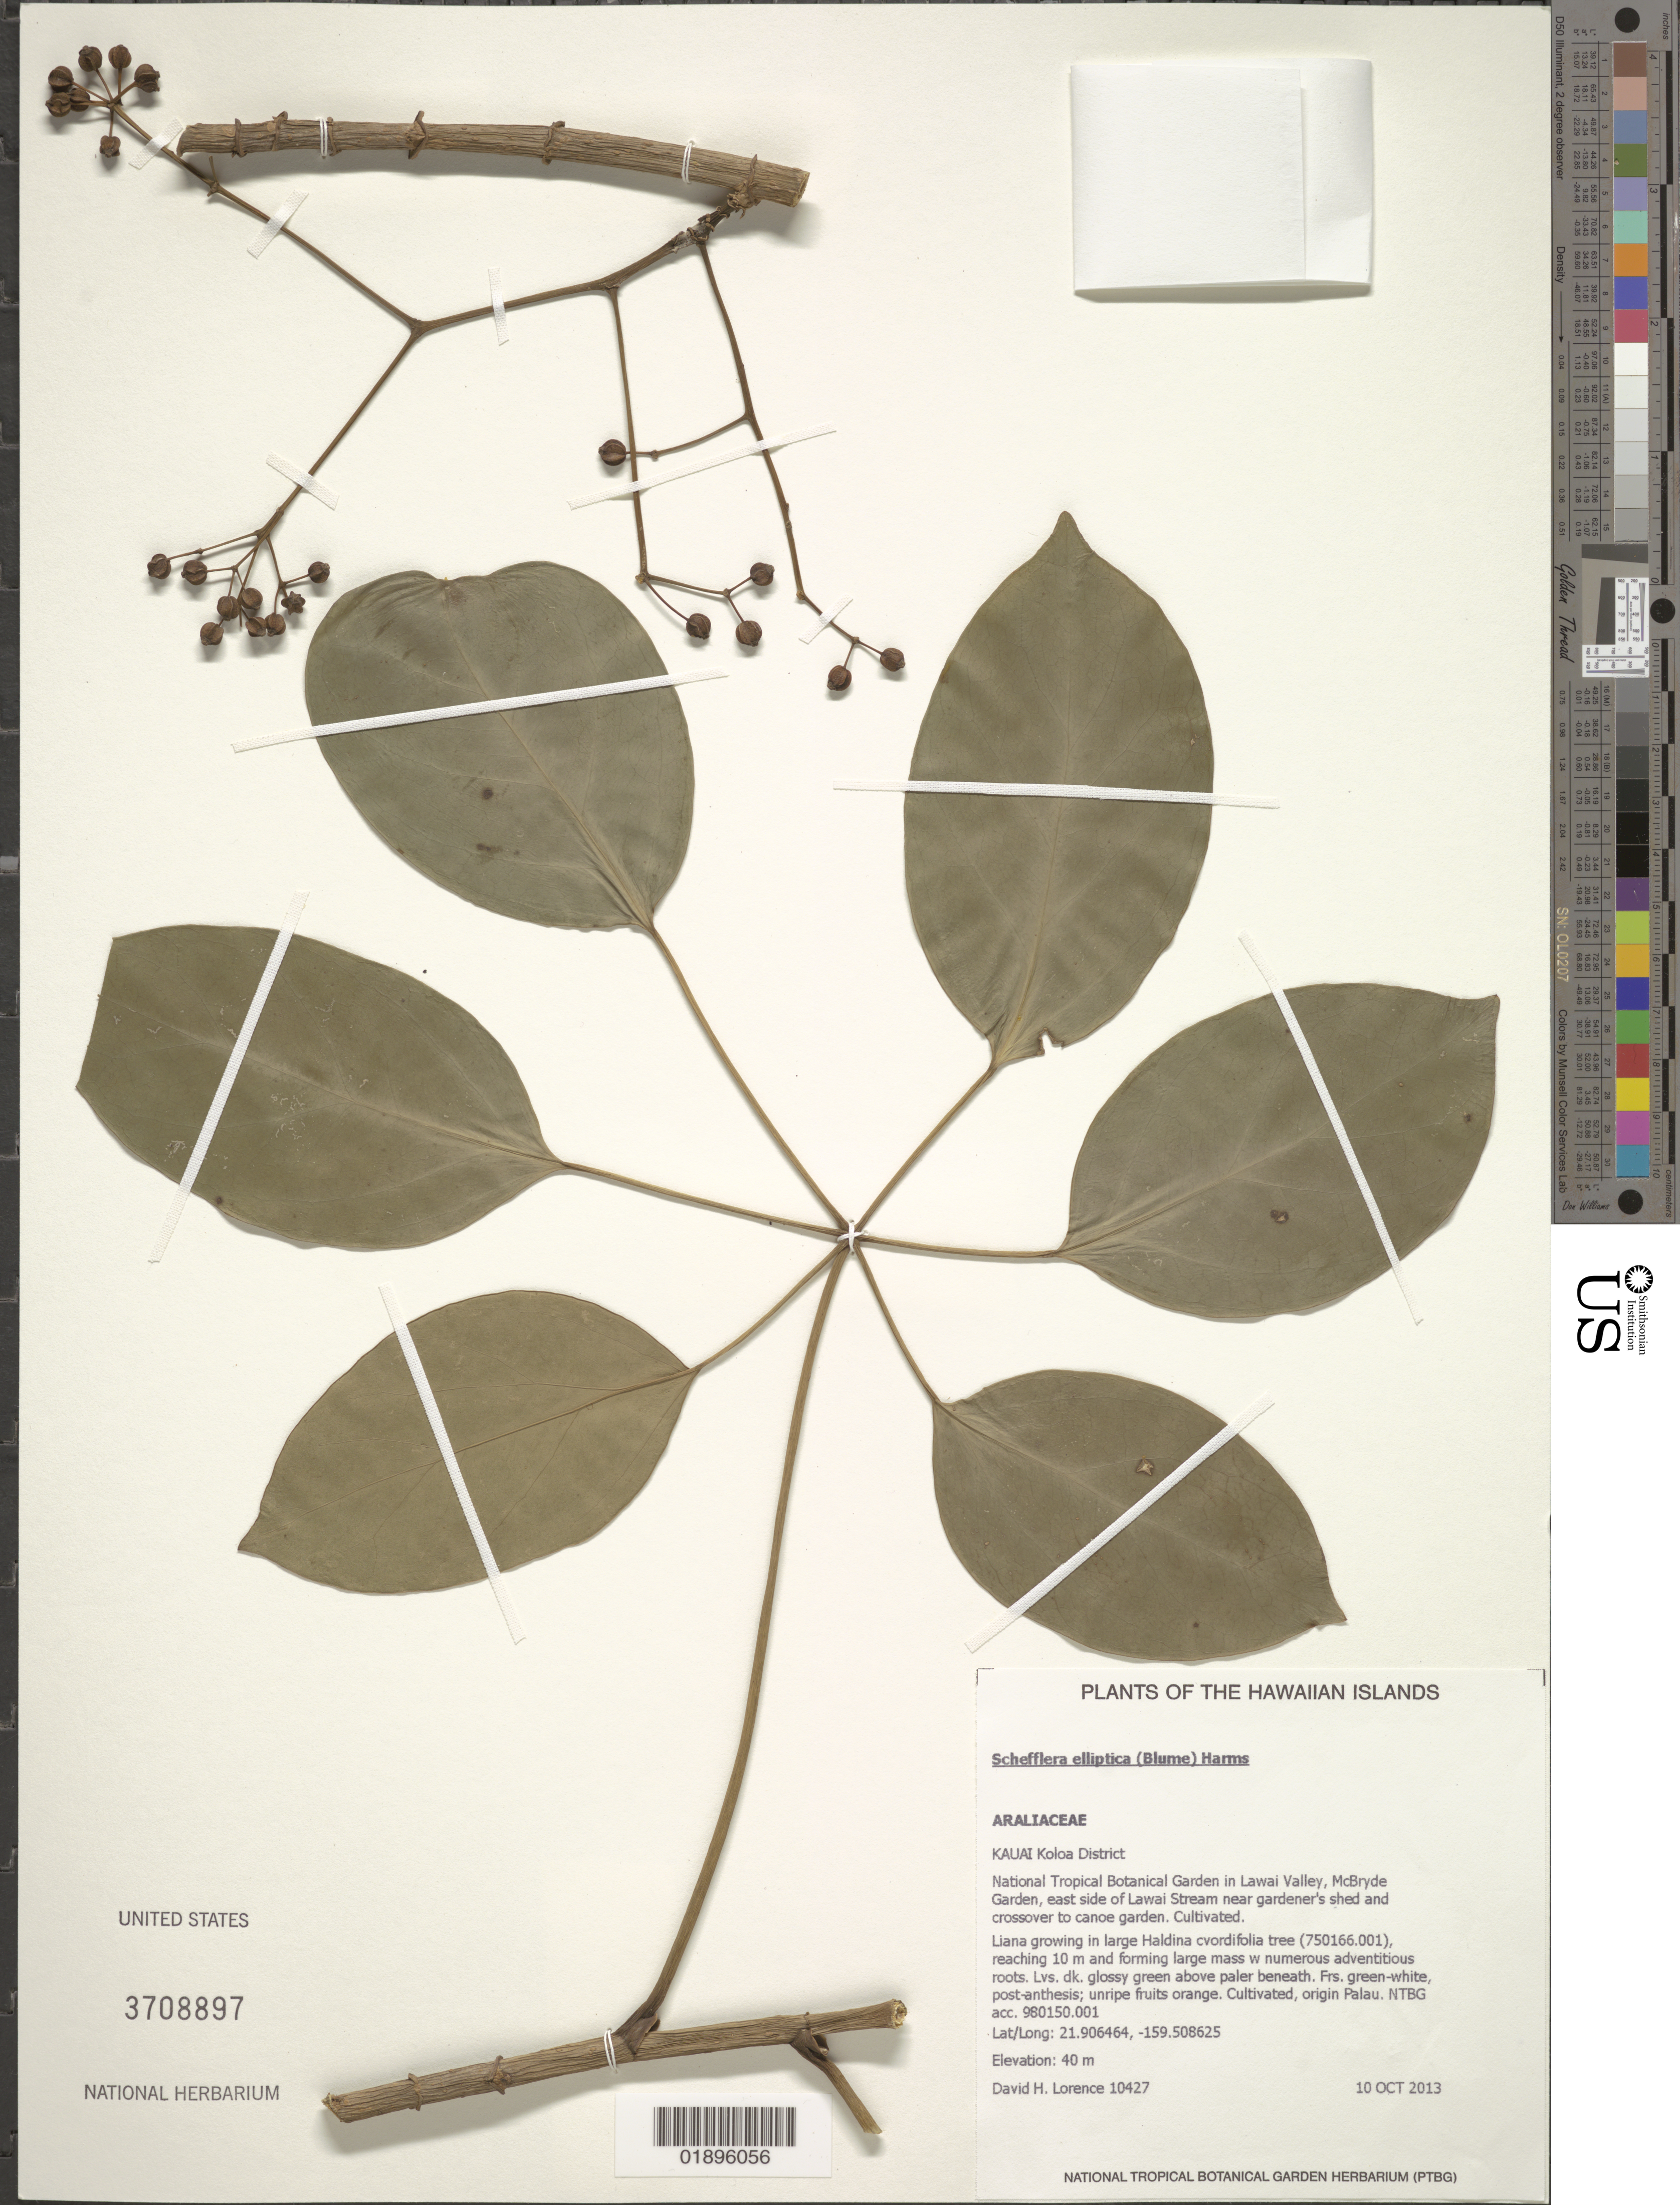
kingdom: Plantae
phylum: Tracheophyta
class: Magnoliopsida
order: Apiales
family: Araliaceae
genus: Heptapleurum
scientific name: Heptapleurum ellipticum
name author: (Blume) Seem.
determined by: Wagner, W. L., (BOT), Smithsonian Institution - National Museum of Natural History (UNITED STATES)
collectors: D. Lorence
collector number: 10427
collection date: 2013-10-10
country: United States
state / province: Hawaii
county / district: Kauai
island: Kaua'i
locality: National Tropical Botanical Garden in Lawai Valley, McBryde Garden, east side of Lawai Stream near gardener's shed and crossover to canoe garden.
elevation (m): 40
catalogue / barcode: US 3708897